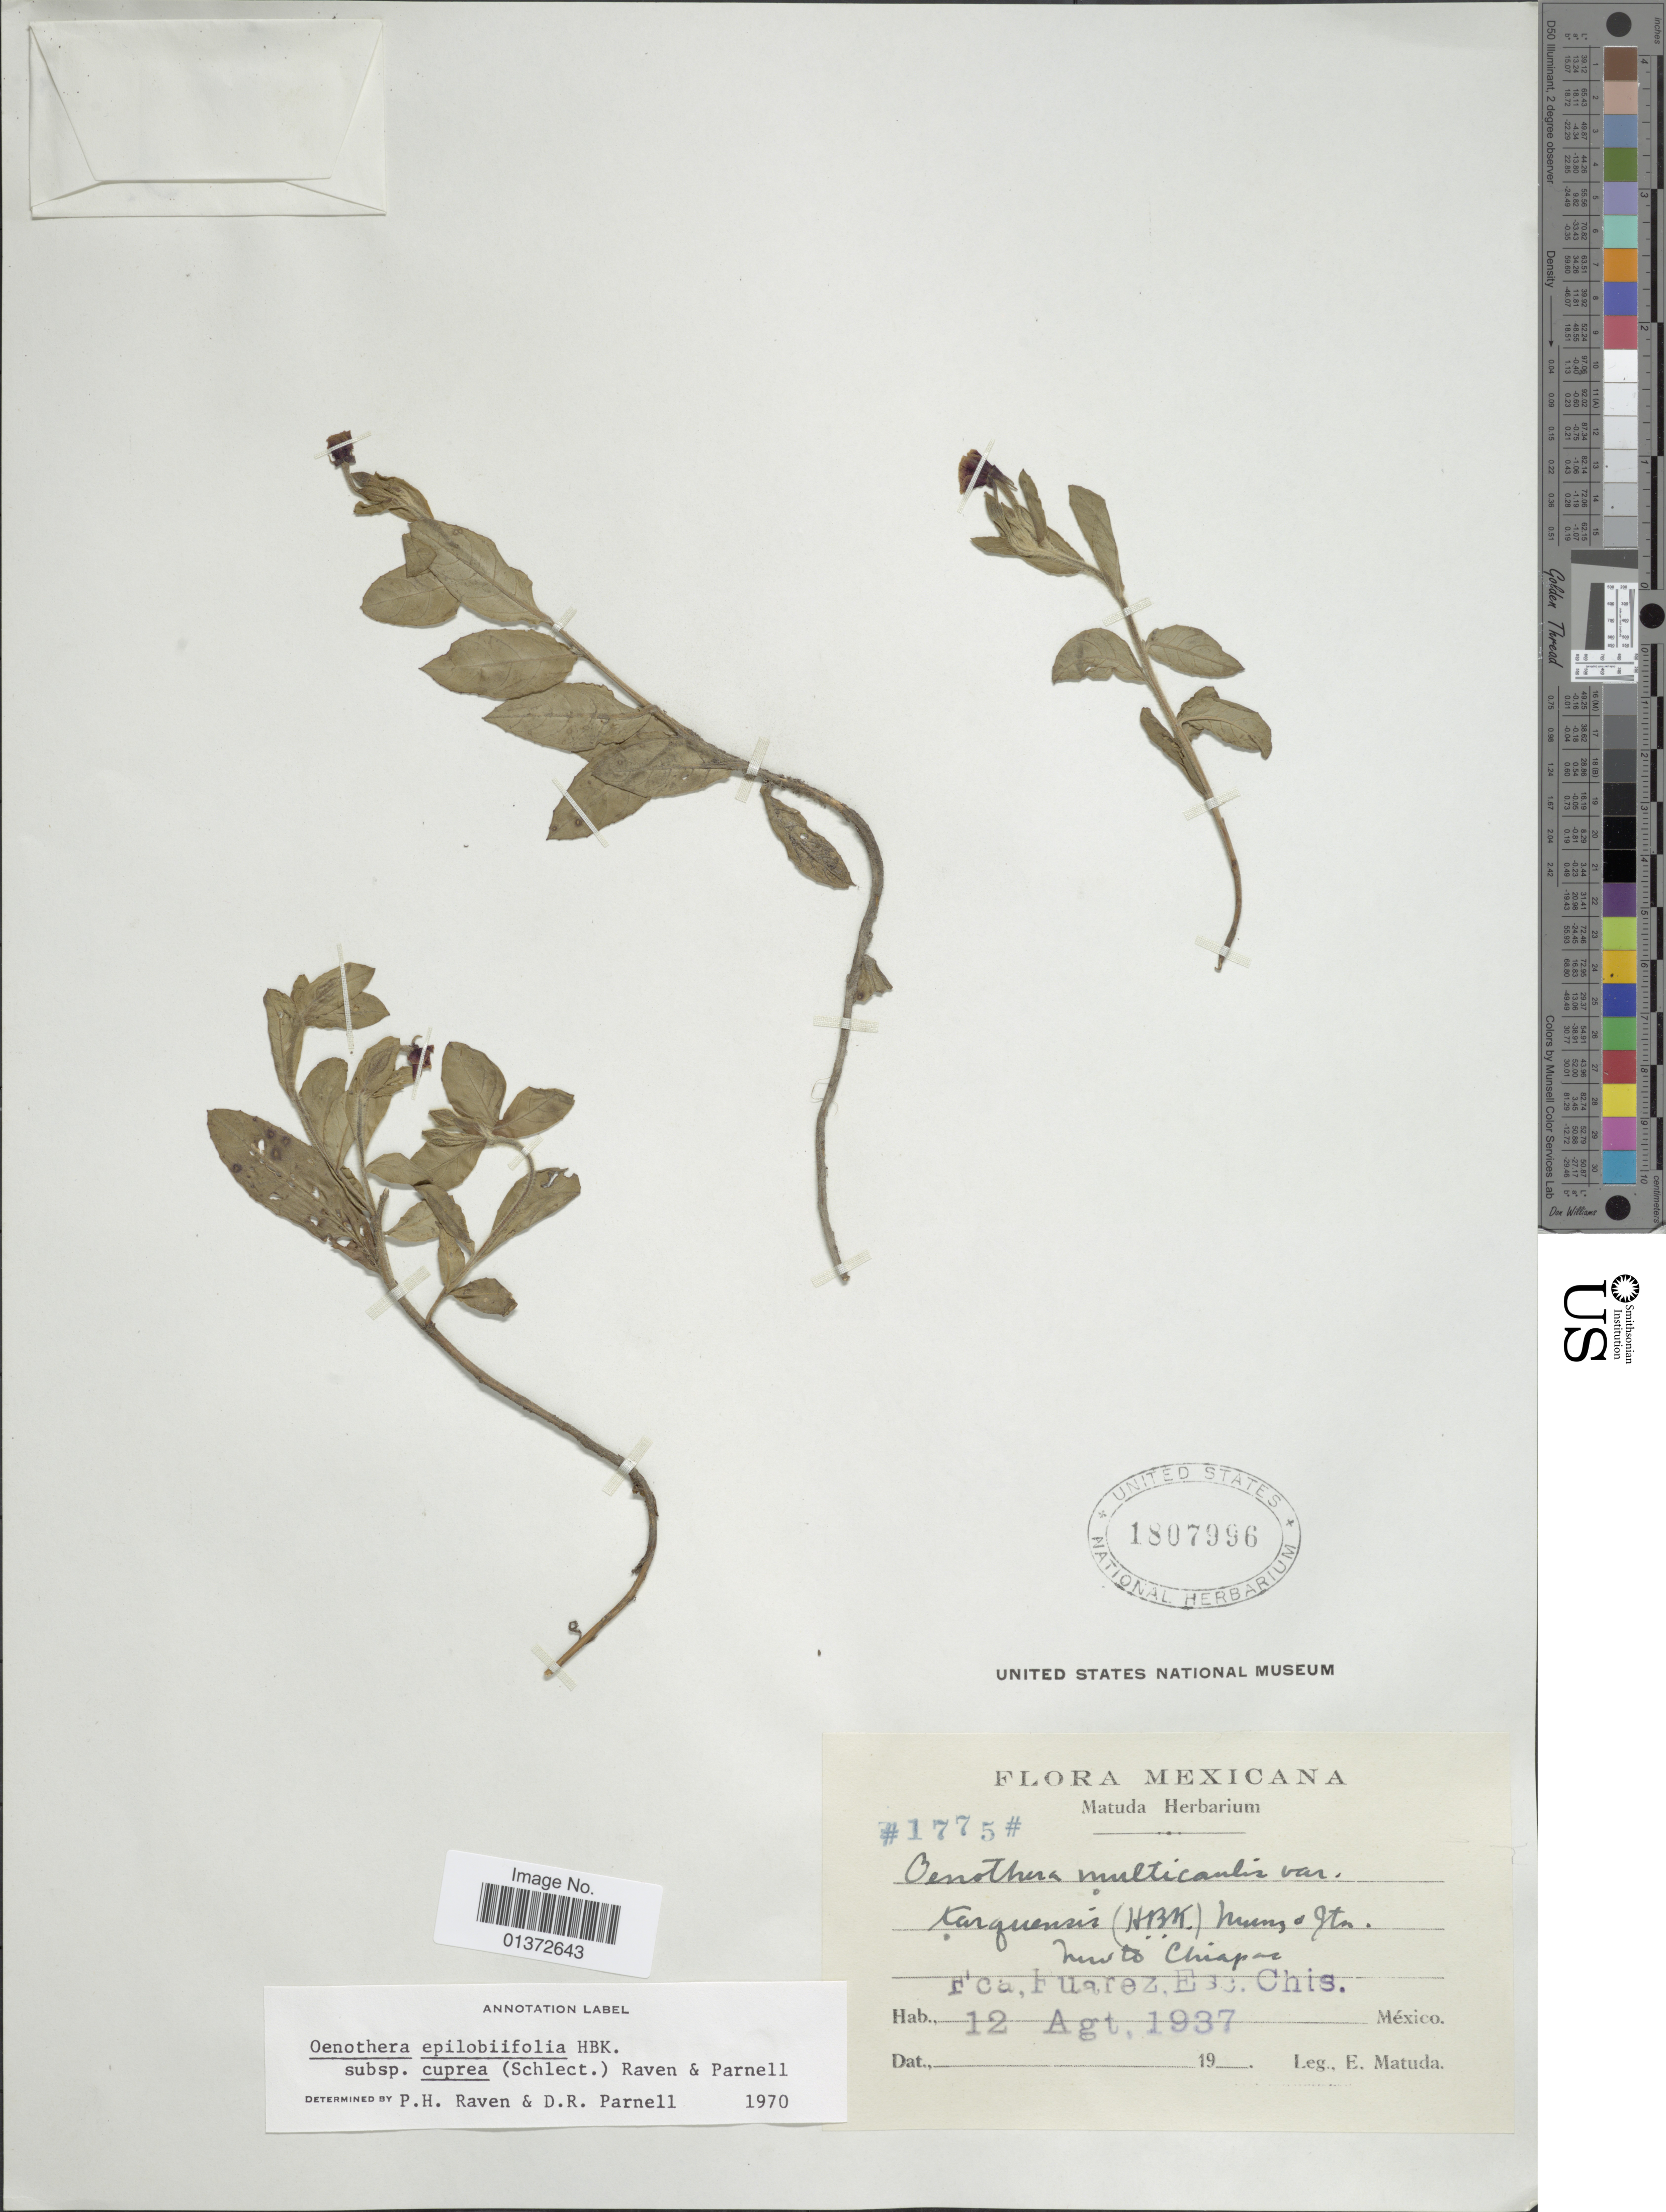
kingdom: Plantae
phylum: Tracheophyta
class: Magnoliopsida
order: Myrtales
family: Onagraceae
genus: Oenothera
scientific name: Oenothera epilobiifolia subsp. cuprea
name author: (Schltdl.) P.H. Raven & D.R. Parn.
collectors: E. Matuda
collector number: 1775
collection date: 1937-08-12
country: Mexico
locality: Fca. Fuarez, Esc. Chis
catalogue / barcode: US 1807996